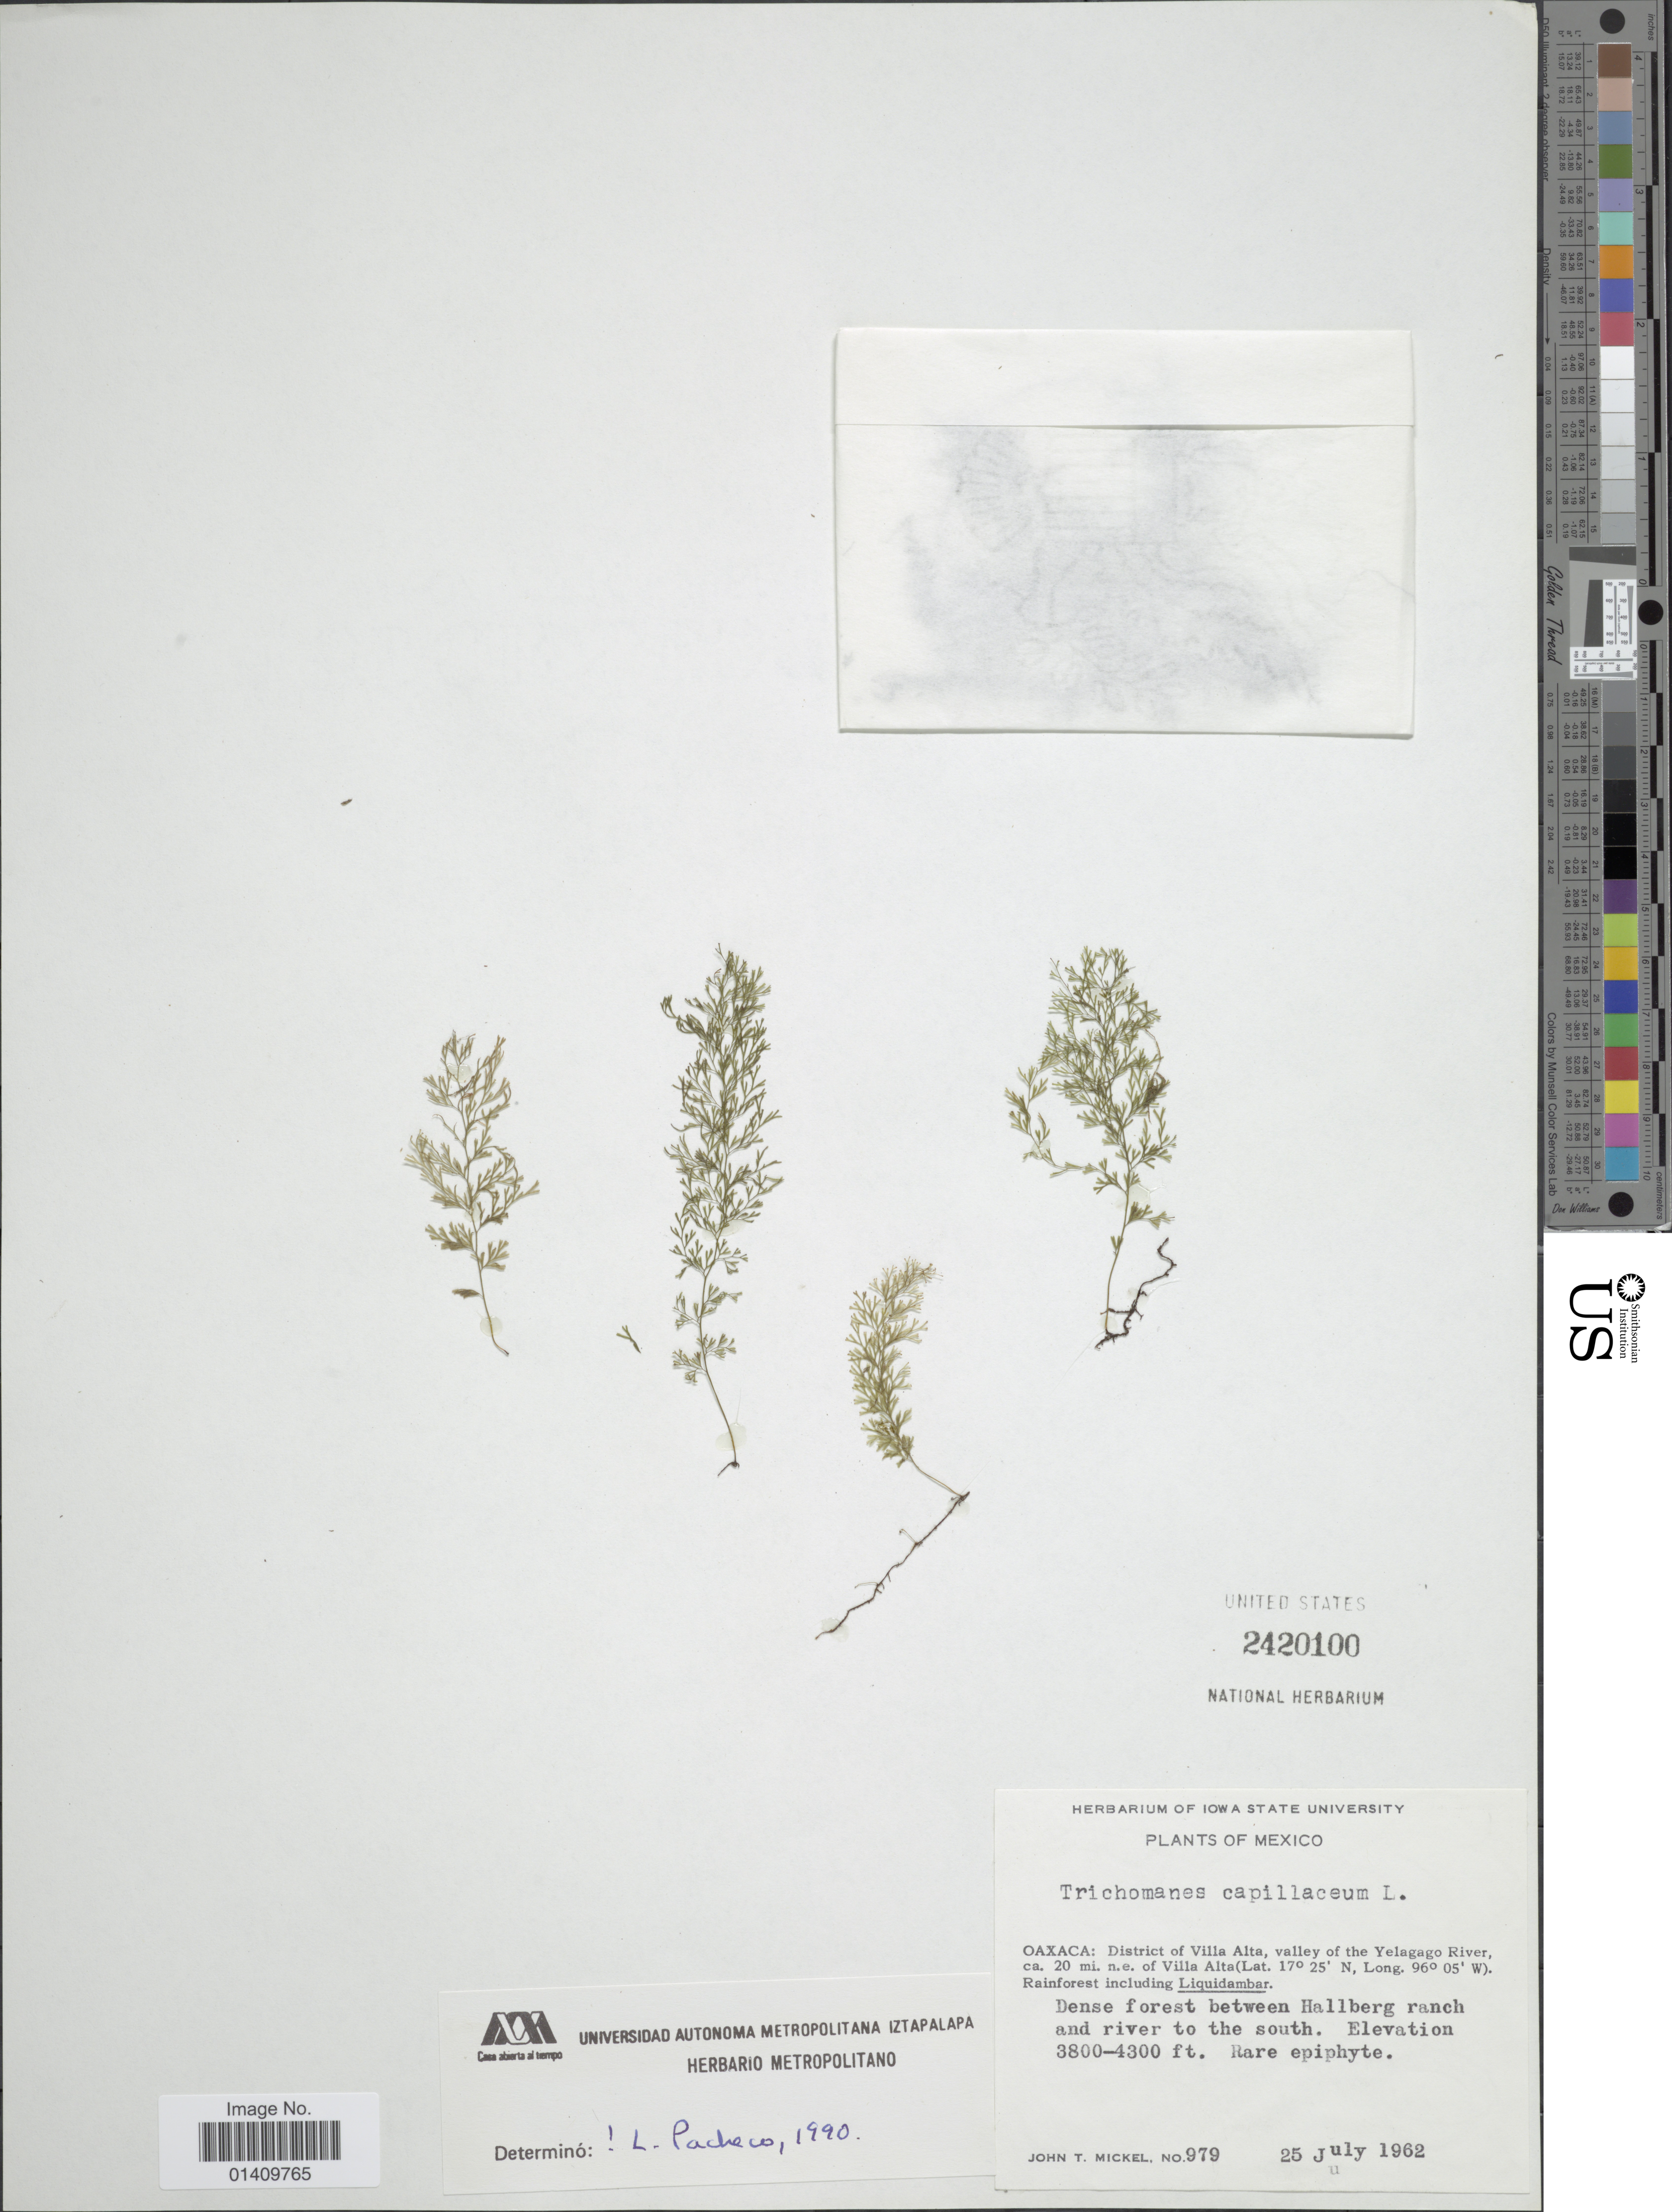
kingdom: Plantae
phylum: Tracheophyta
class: Polypodiopsida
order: Hymenophyllales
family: Hymenophyllaceae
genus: Polyphlebium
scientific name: Polyphlebium capillaceum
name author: (L.) Ebihara & Dubuisson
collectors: J. T. Mickel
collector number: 979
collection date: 1962-07-25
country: Mexico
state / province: Oaxaca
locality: Oaxaca: district of Villa Alta valley of the Yelagago river ca. 20mi n.e. of Villa Alta dense forest between Hall,berg ranch and river to the south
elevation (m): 1158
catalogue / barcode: US 2420100